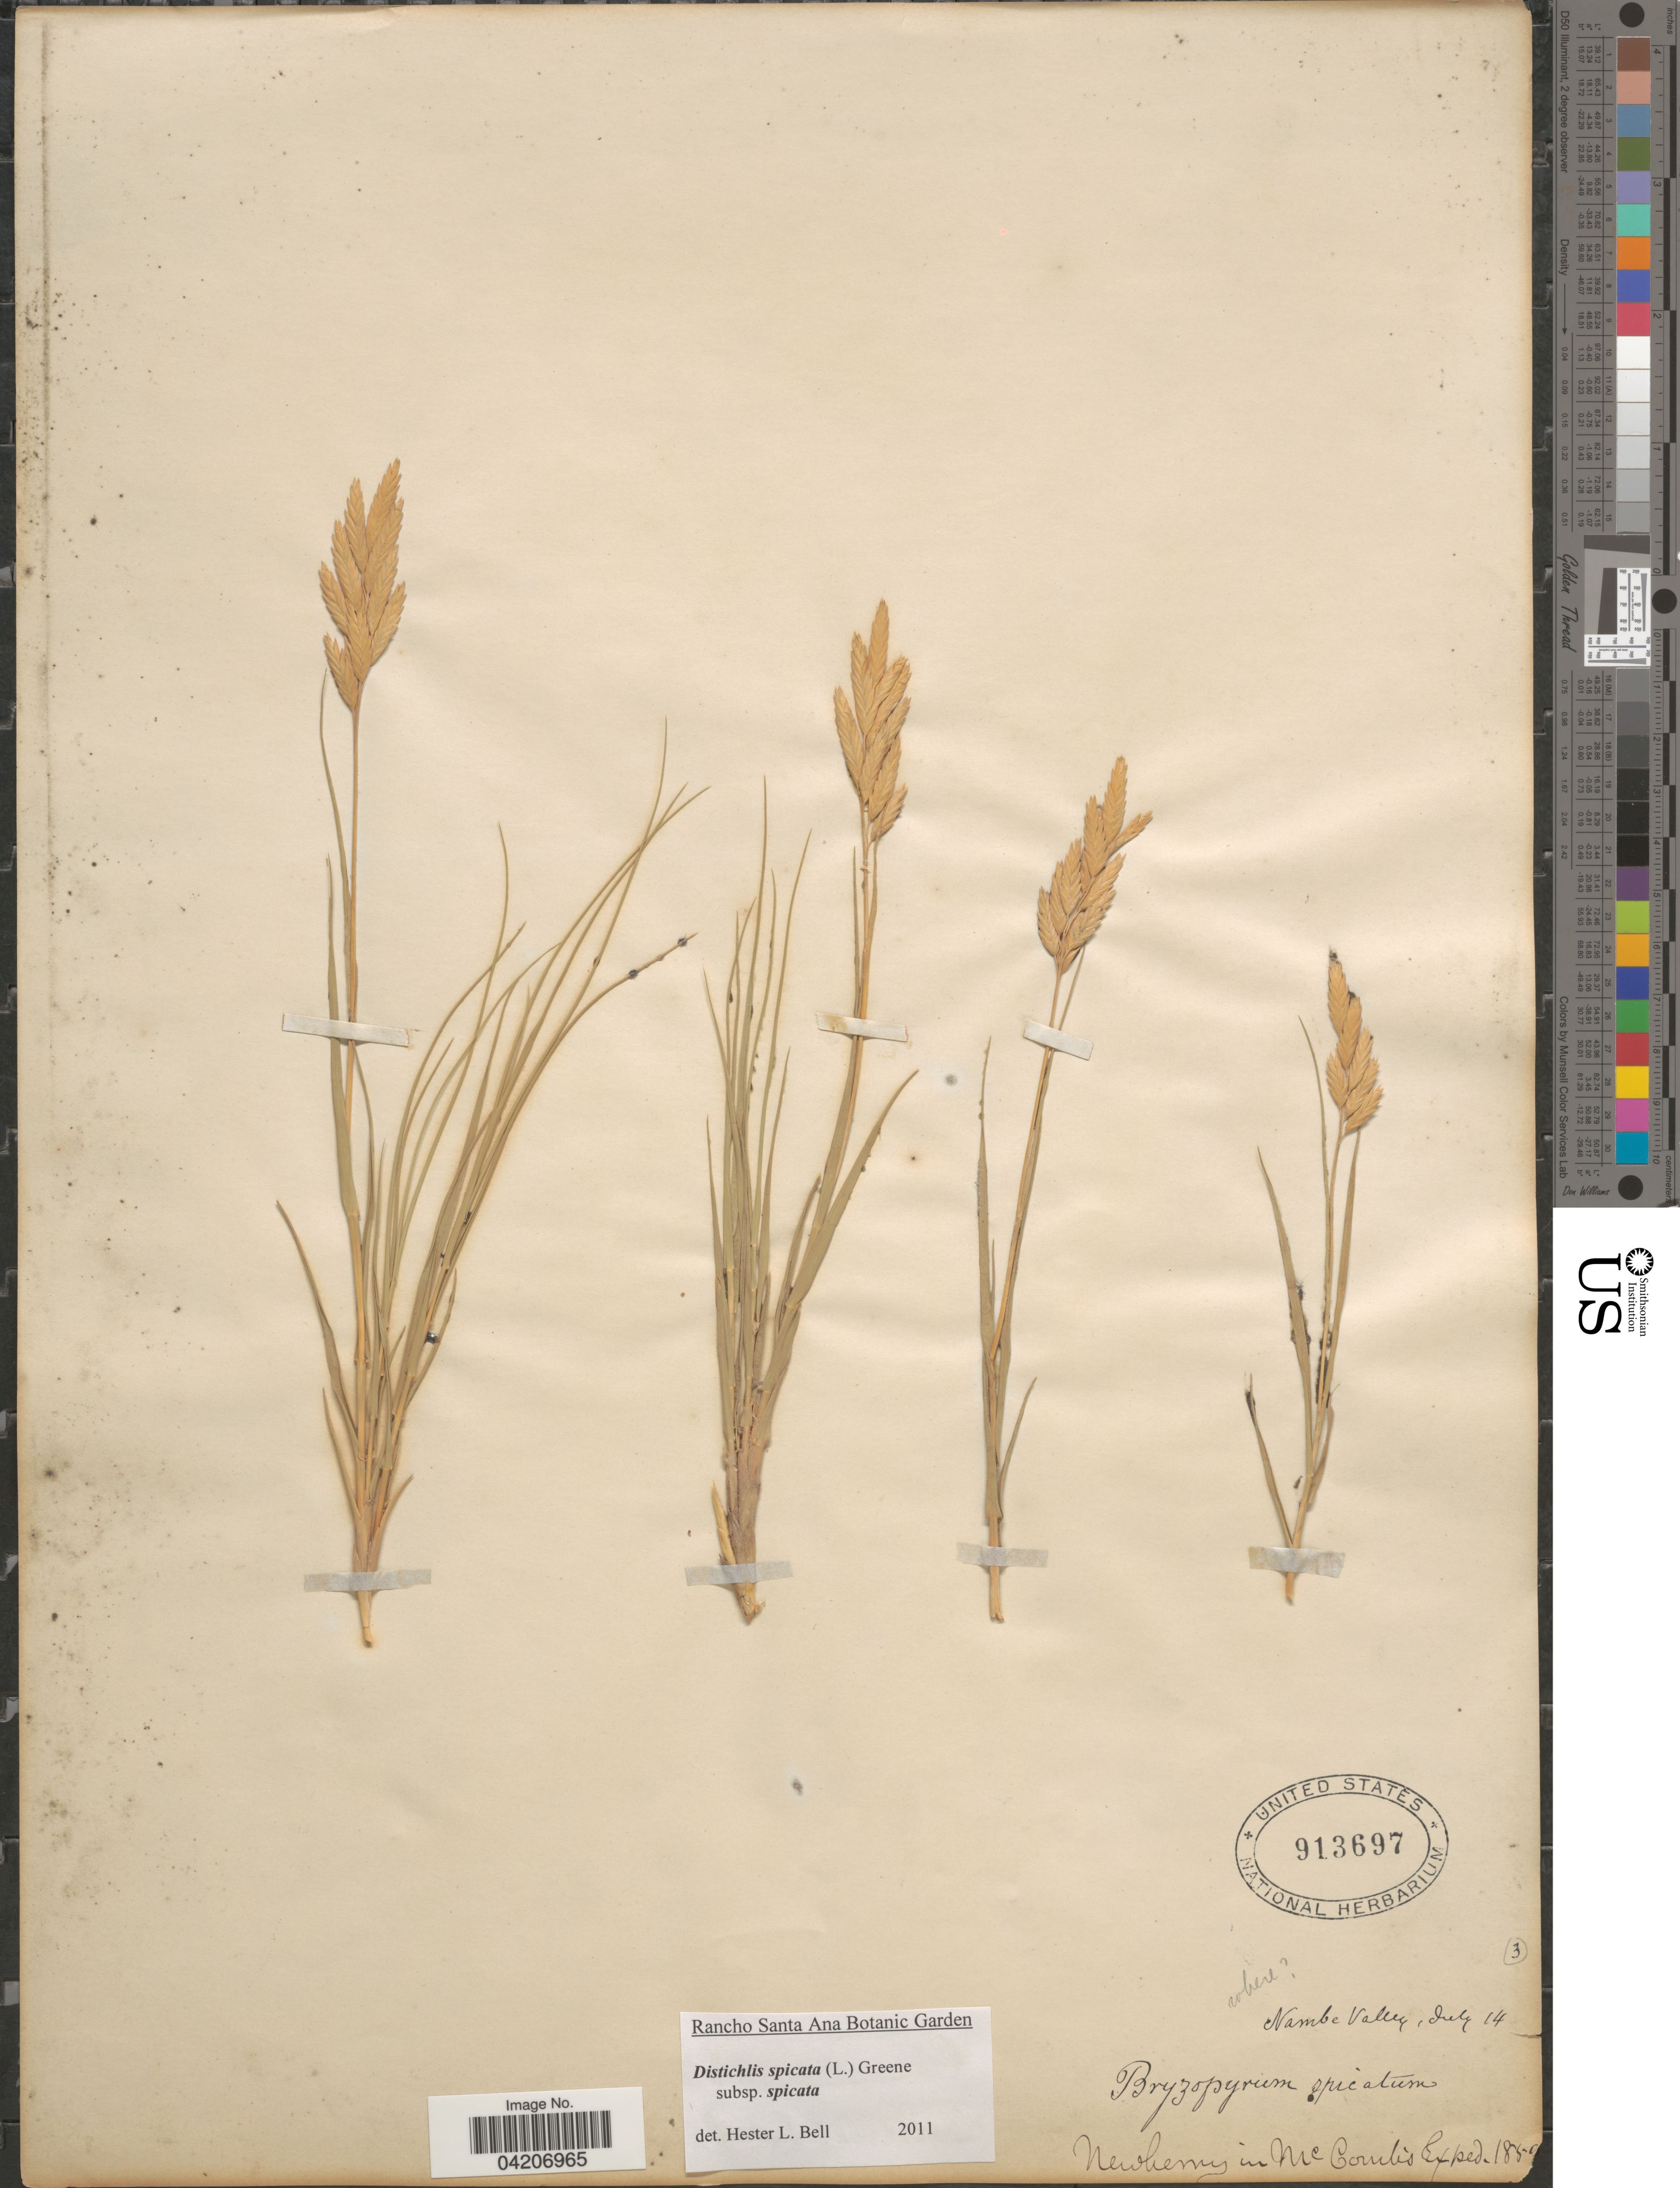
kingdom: Plantae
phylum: Tracheophyta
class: Liliopsida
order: Poales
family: Poaceae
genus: Distichlis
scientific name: Distichlis spicata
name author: (L.) Greene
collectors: McComb's Expedition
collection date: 1859-07-14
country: United States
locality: Nambe Valley.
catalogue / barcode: US 913697